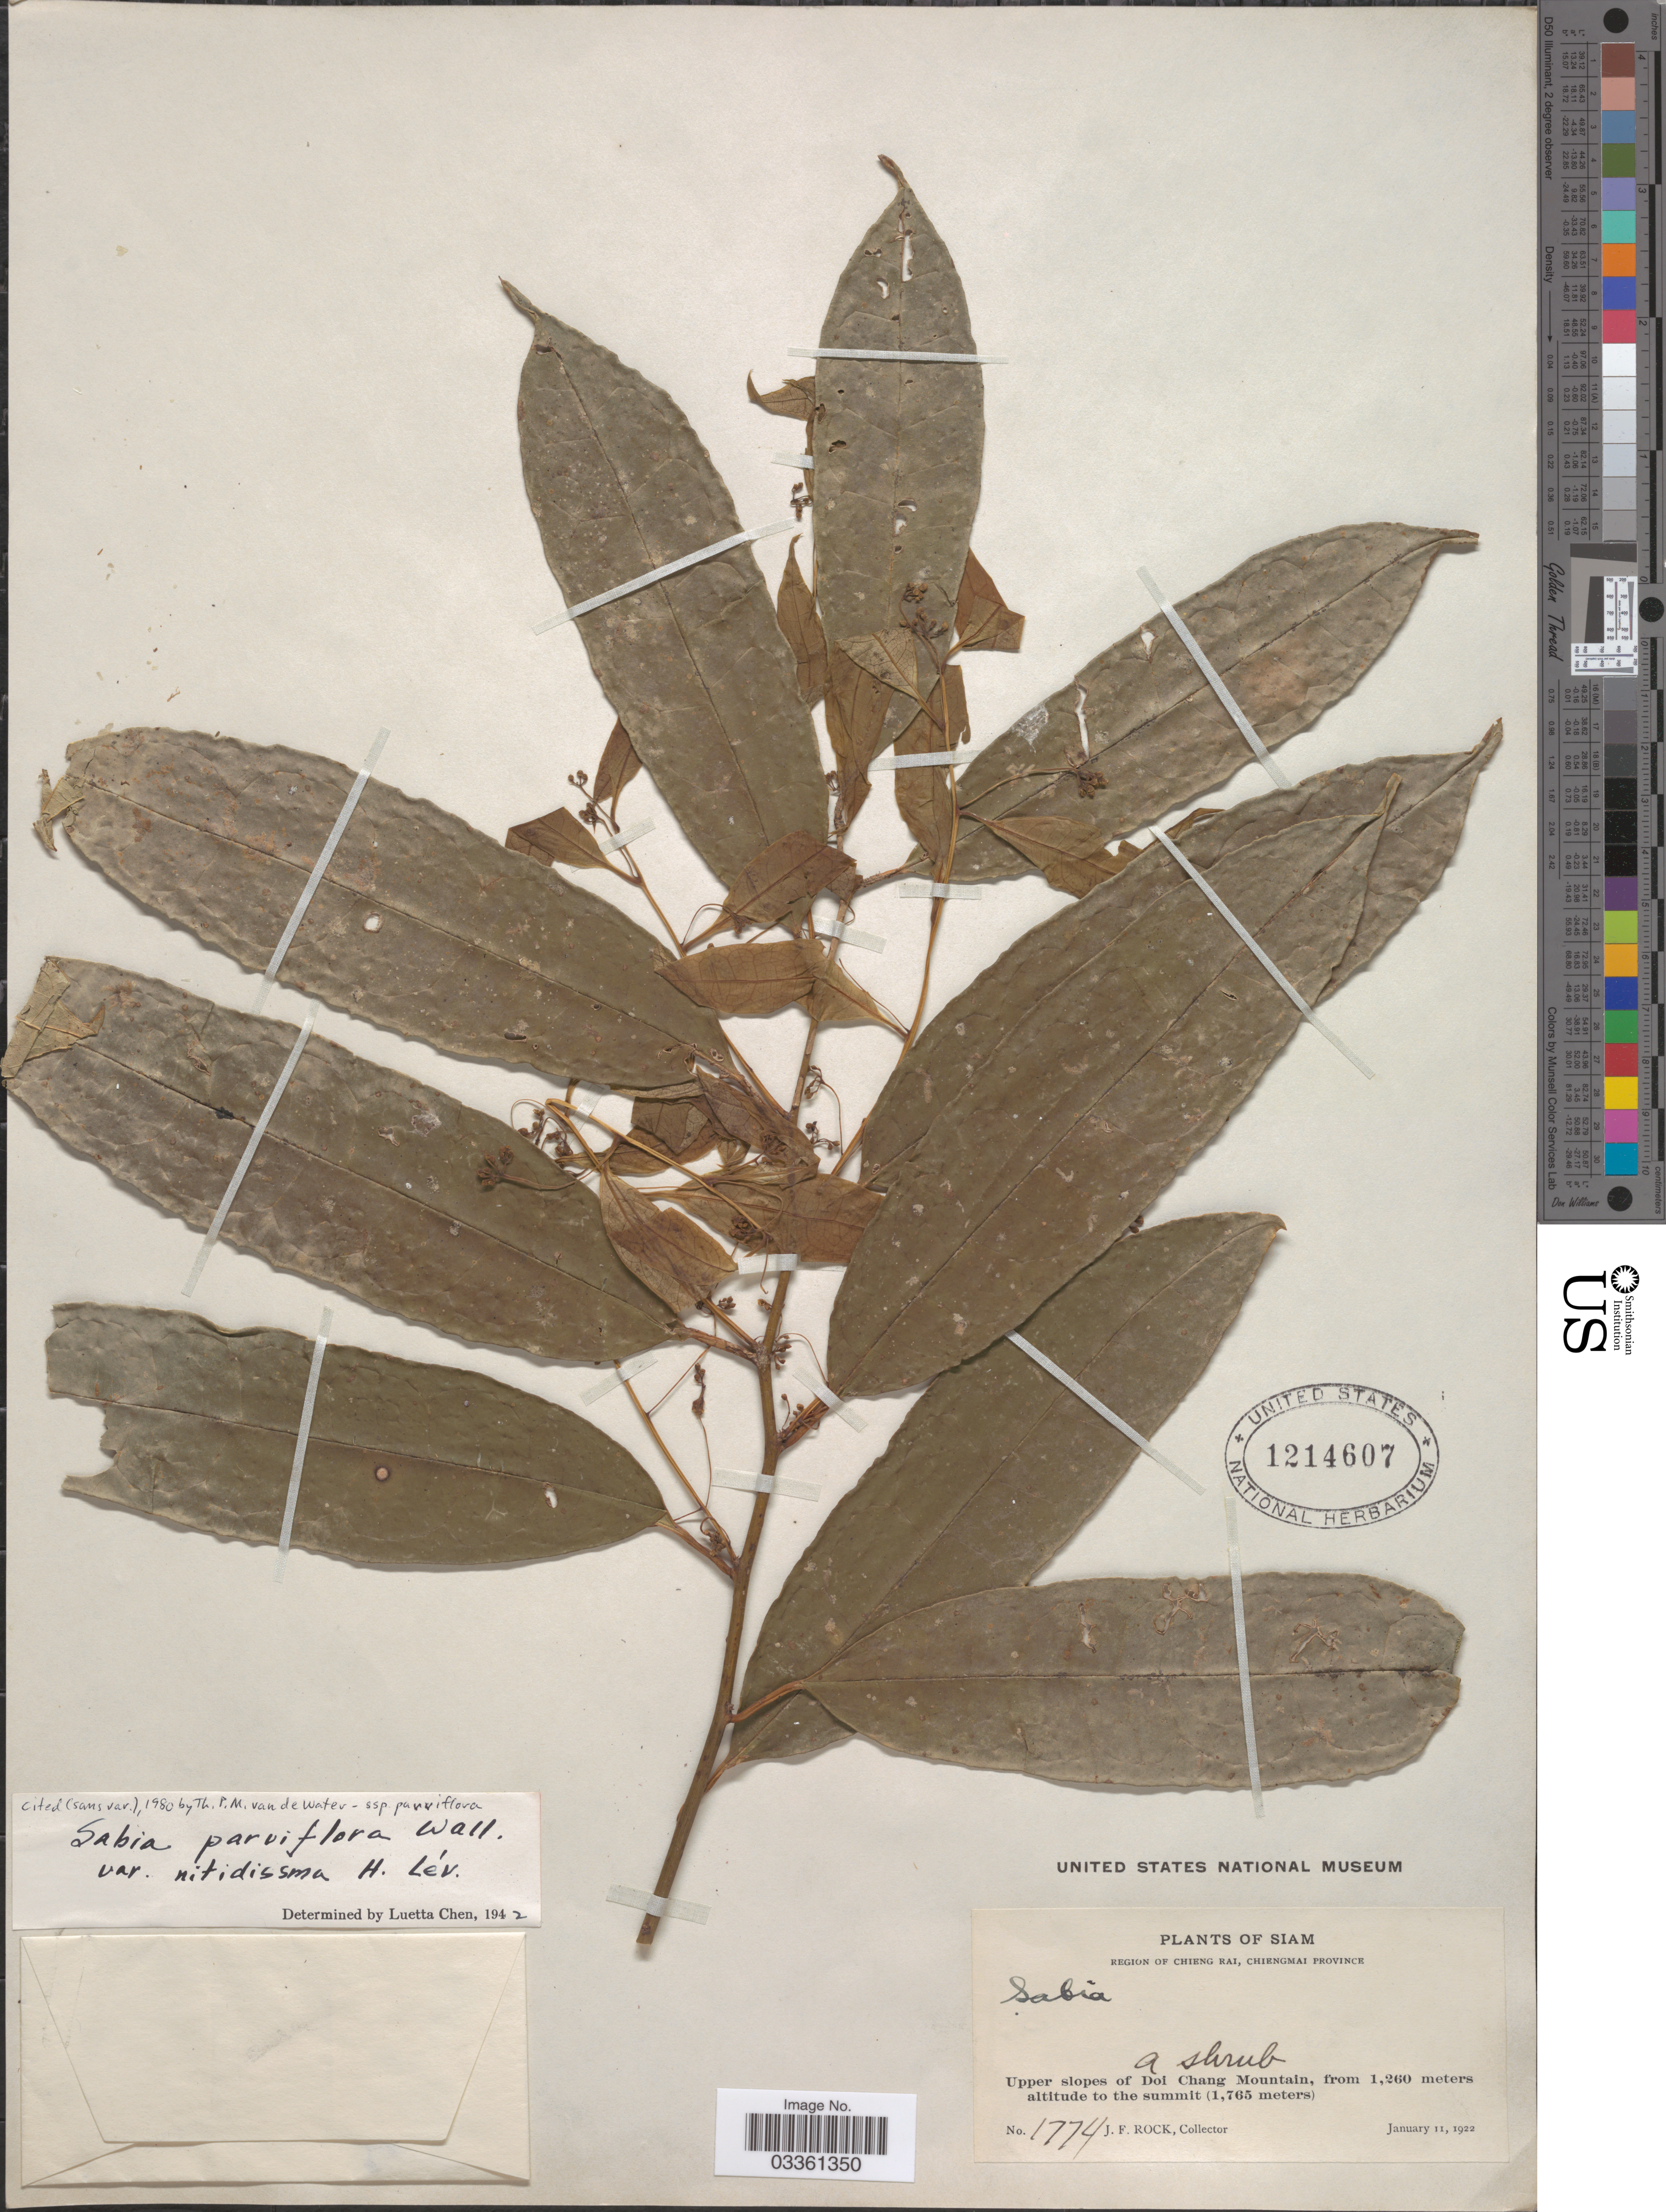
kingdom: Plantae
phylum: Tracheophyta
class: Magnoliopsida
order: Proteales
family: Sabiaceae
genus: Sabia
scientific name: Sabia parviflora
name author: Wall. ex Roxb.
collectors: J. Rock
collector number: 1774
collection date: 1922-01-11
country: Thailand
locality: Siam, Region of Chieng Rai, Chiengmai Province. Upper slopes of Doi Chang Mountain.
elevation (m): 1260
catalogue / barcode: US 1214607